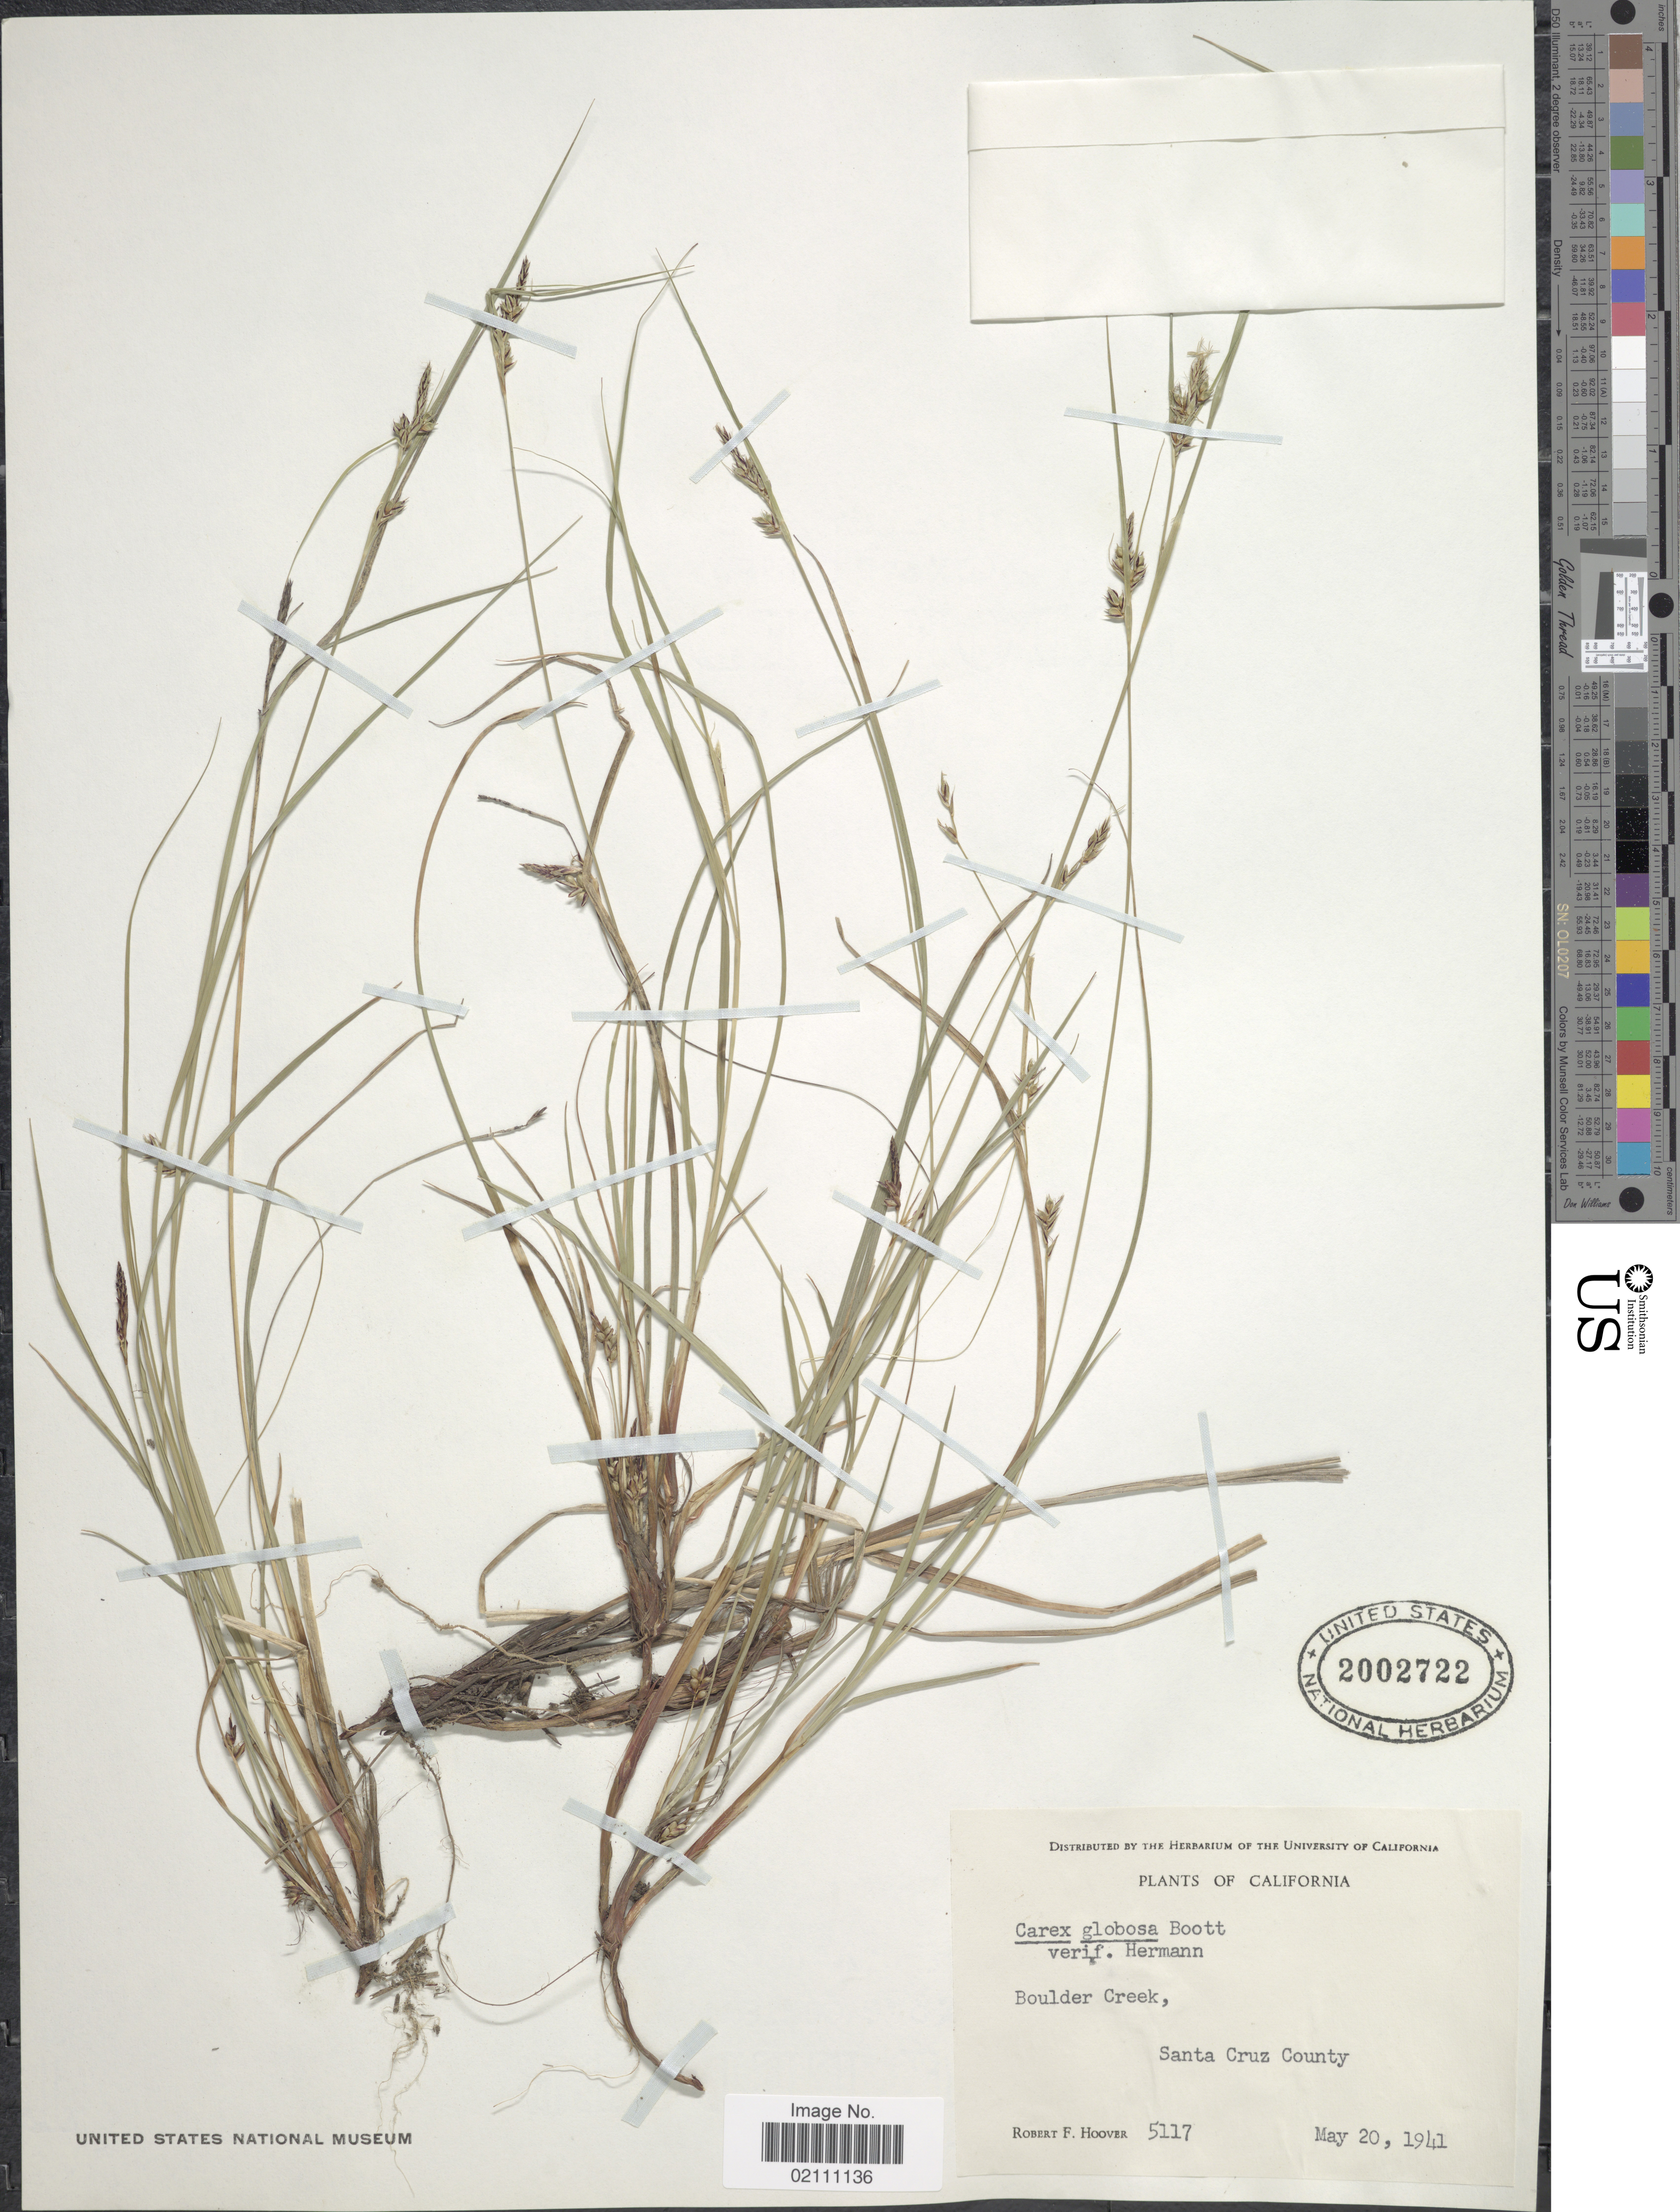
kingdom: Plantae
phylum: Tracheophyta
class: Liliopsida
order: Poales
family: Cyperaceae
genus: Carex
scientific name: Carex globosa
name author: Boott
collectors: R. F. Hoover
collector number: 5117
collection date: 1941-05-20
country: United States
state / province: California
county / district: Santa Cruz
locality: Boulder Creek, Santa Cruz County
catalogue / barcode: US 2002722